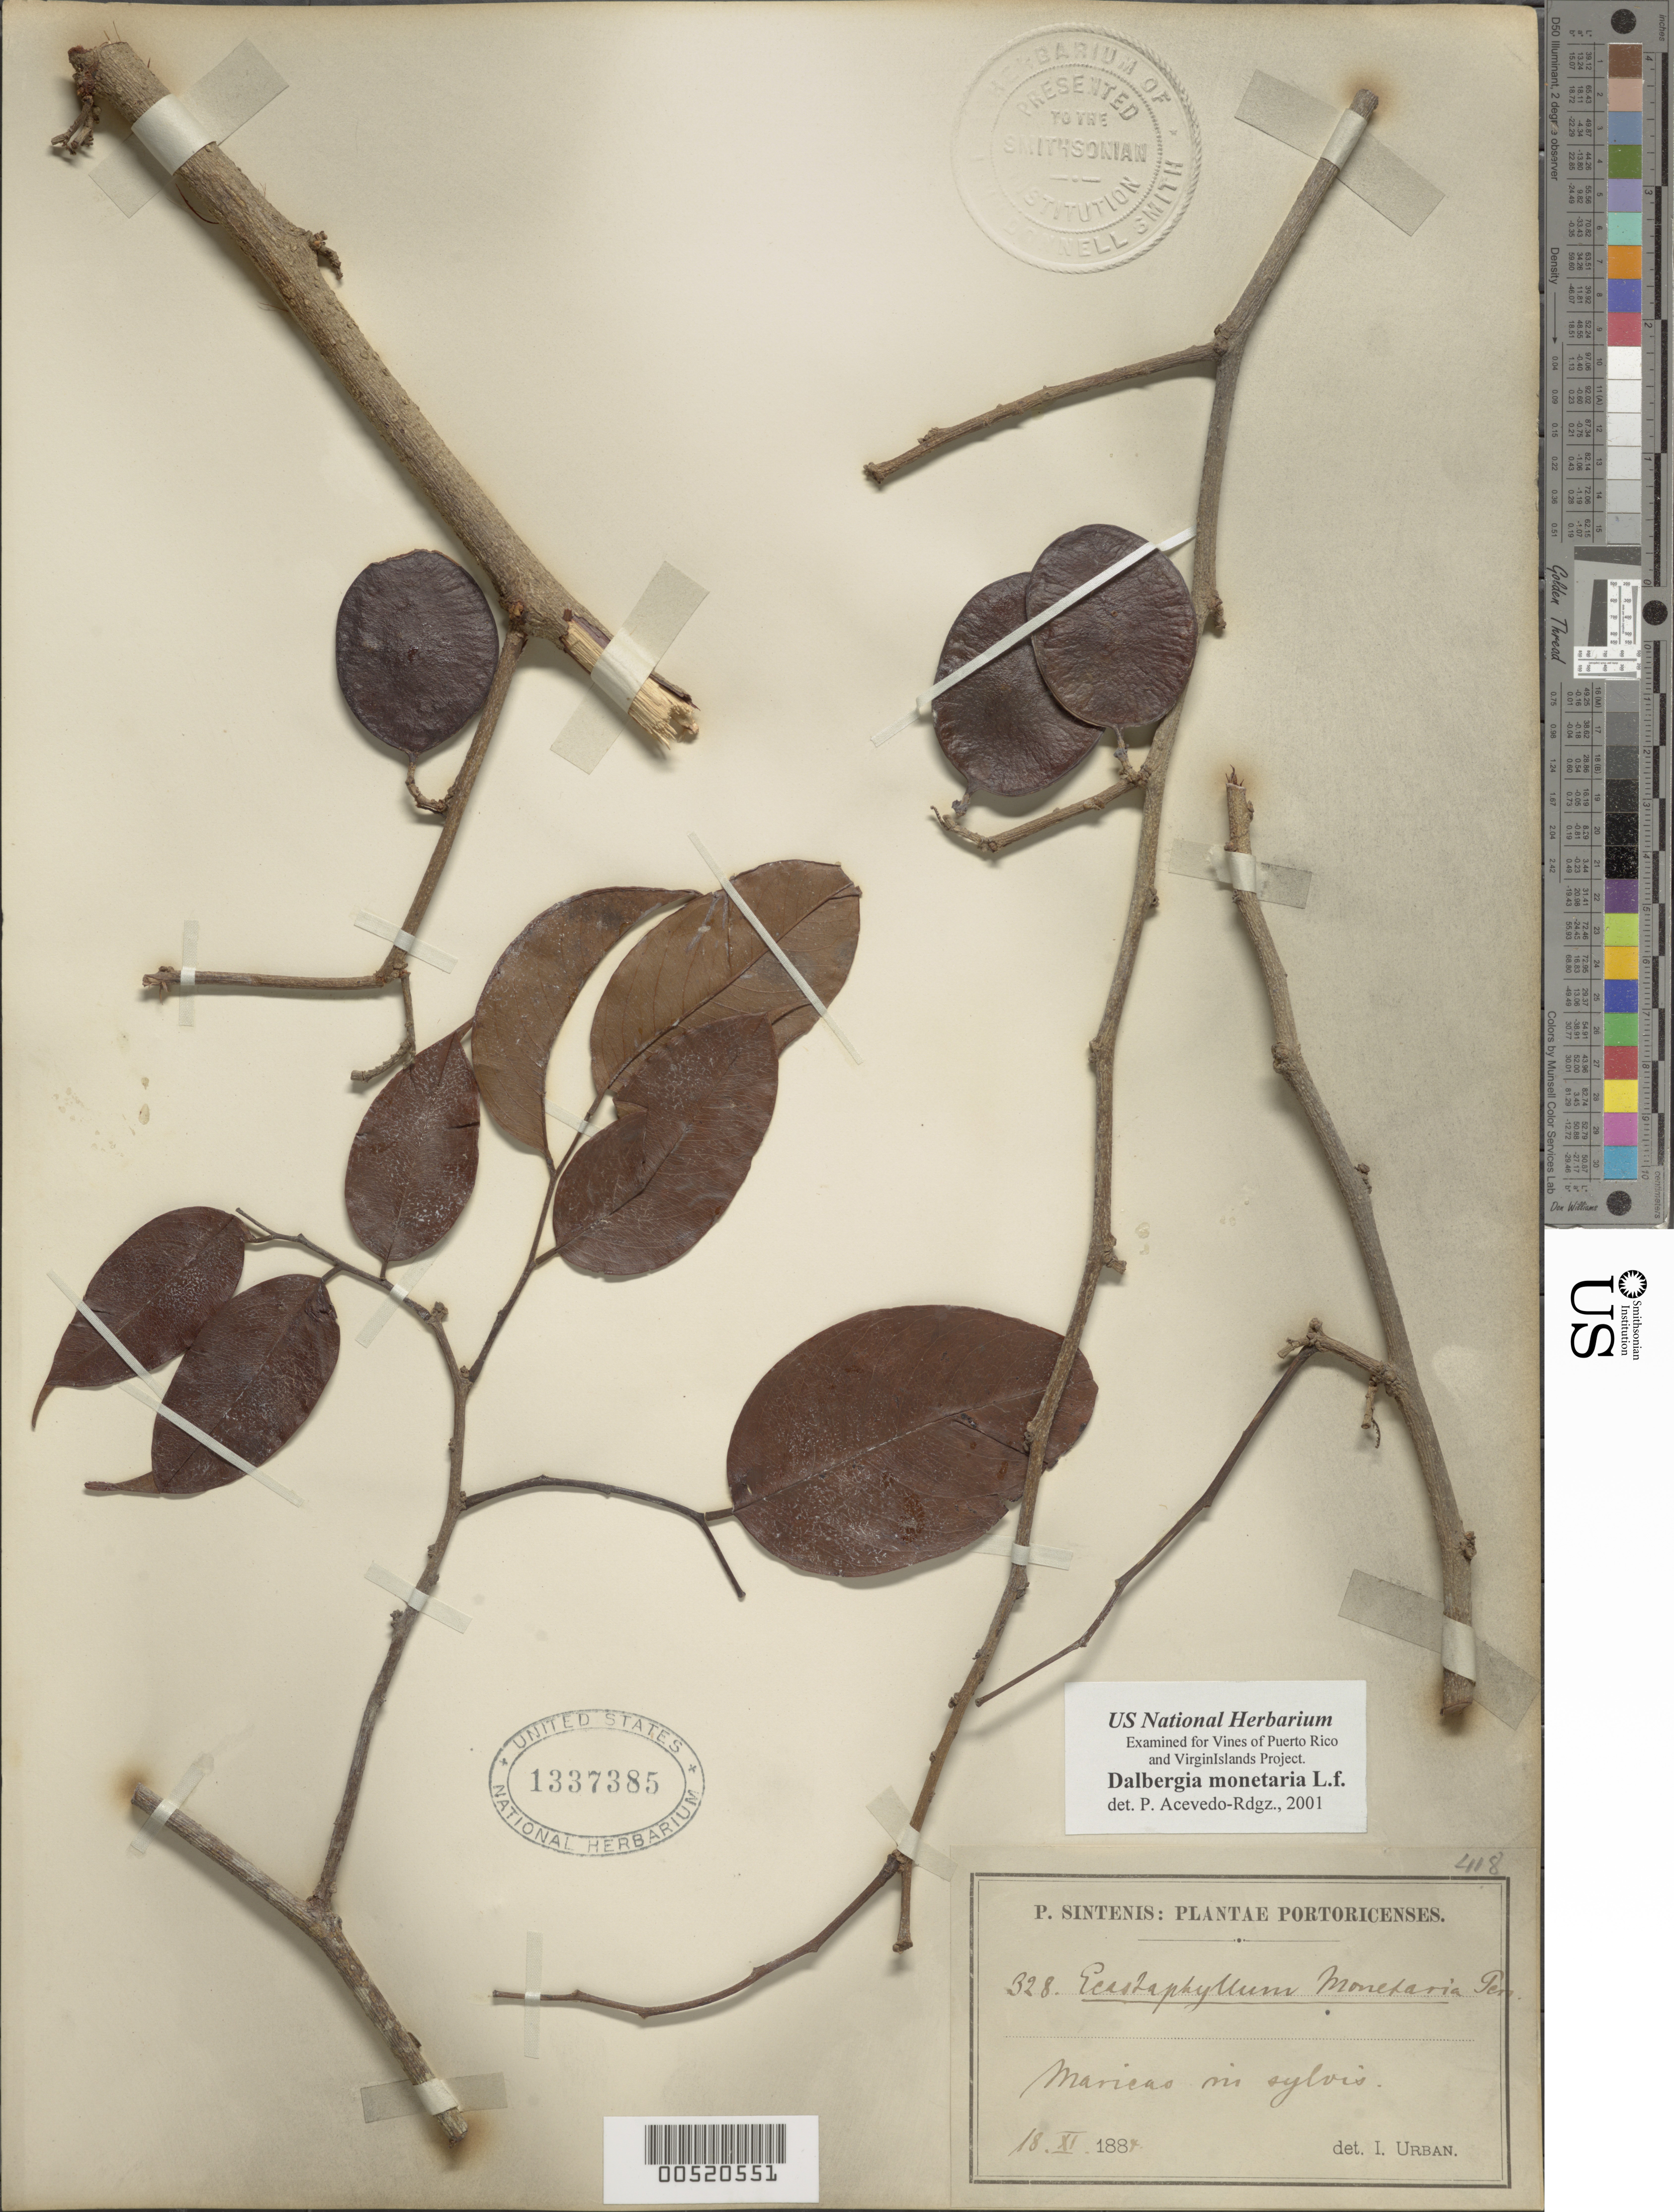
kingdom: Plantae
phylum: Tracheophyta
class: Magnoliopsida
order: Fabales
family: Fabaceae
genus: Dalbergia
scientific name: Dalbergia monetaria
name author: L. f.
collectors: P. Sintenis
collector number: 328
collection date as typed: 18 Nov 1884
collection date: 1884-11-18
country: Puerto Rico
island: Greater Antilles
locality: Maricao. In sylvis.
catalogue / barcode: US 1337385